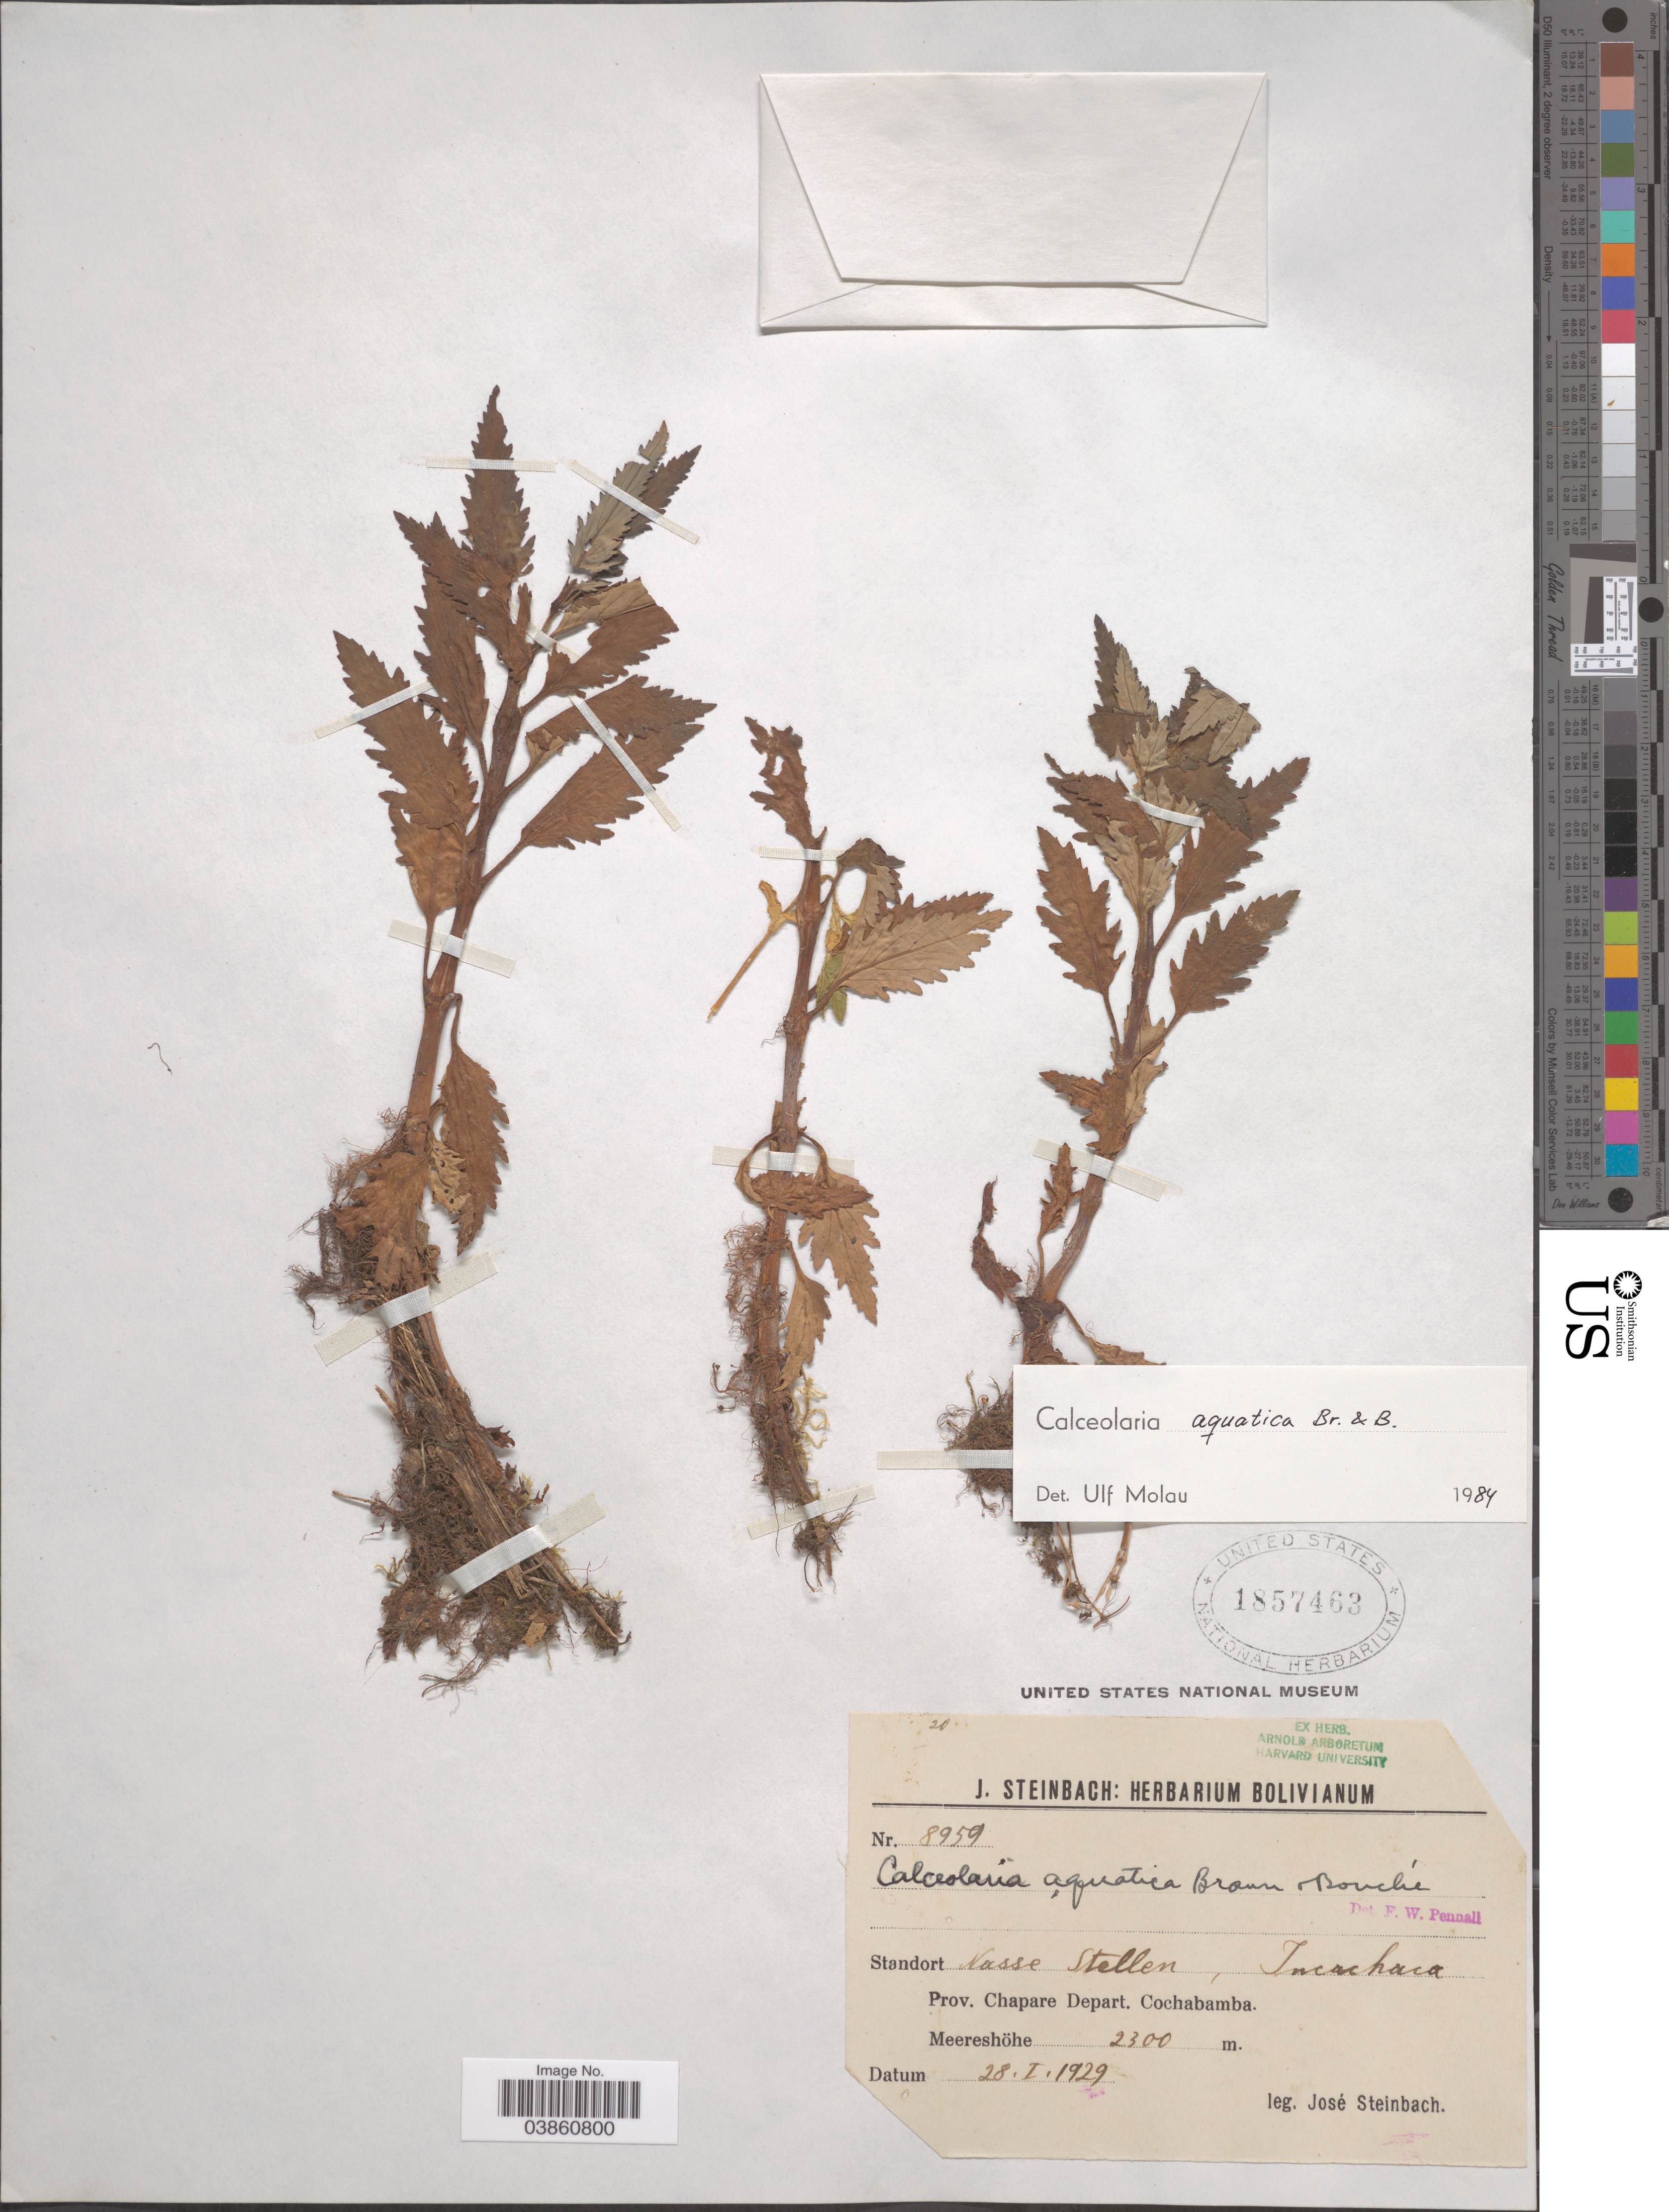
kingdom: Plantae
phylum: Tracheophyta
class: Magnoliopsida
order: Lamiales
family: Calceolariaceae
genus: Calceolaria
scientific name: Calceolaria aquatica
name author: A. Braun & C.D. Bouché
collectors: J. Steinbach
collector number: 8959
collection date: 1929-01-28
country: Bolivia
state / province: Cochabamba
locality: Nasse Stellen, Incachaca. Prov. Chapare Depart. Cochabamba.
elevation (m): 2300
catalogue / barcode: US 1857463